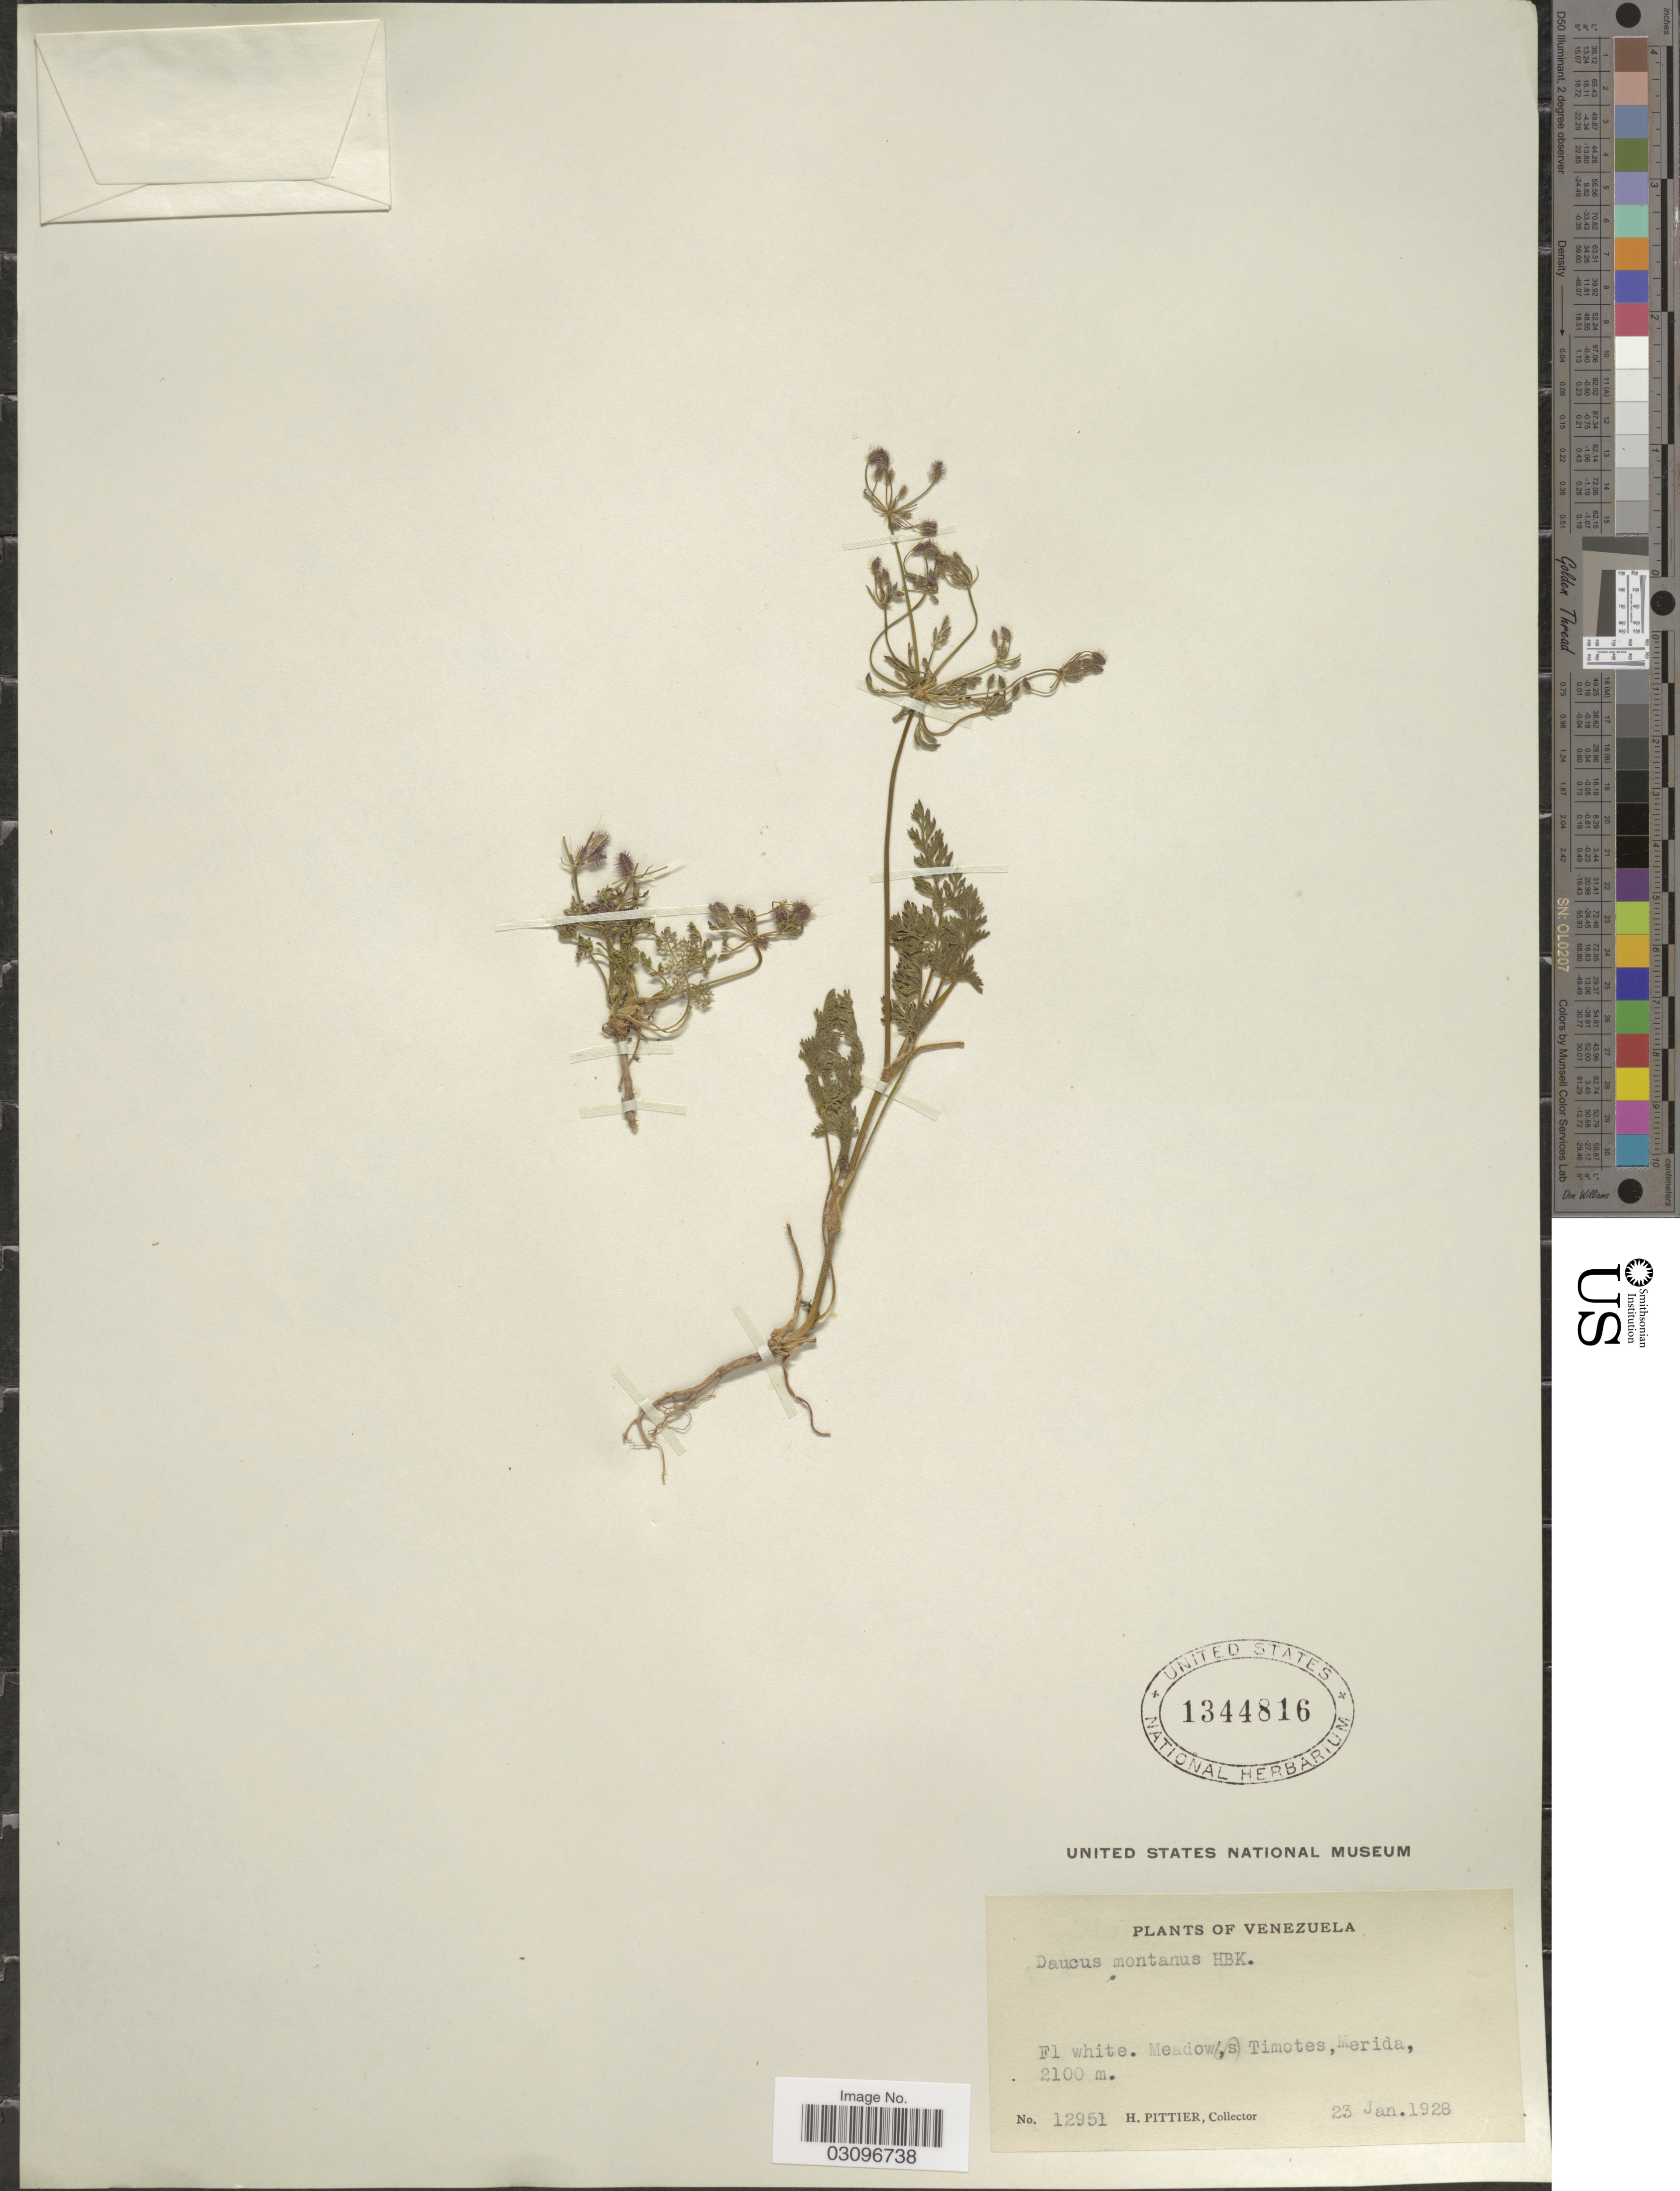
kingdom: Plantae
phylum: Tracheophyta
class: Magnoliopsida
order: Apiales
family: Apiaceae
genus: Daucus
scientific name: Daucus montanus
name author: Humb. & Bonpl. ex Spreng.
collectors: H. F. Pittier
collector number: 12951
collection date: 1928-01-23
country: Venezuela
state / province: Mérida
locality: Timotes.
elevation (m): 2100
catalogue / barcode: US 1344816